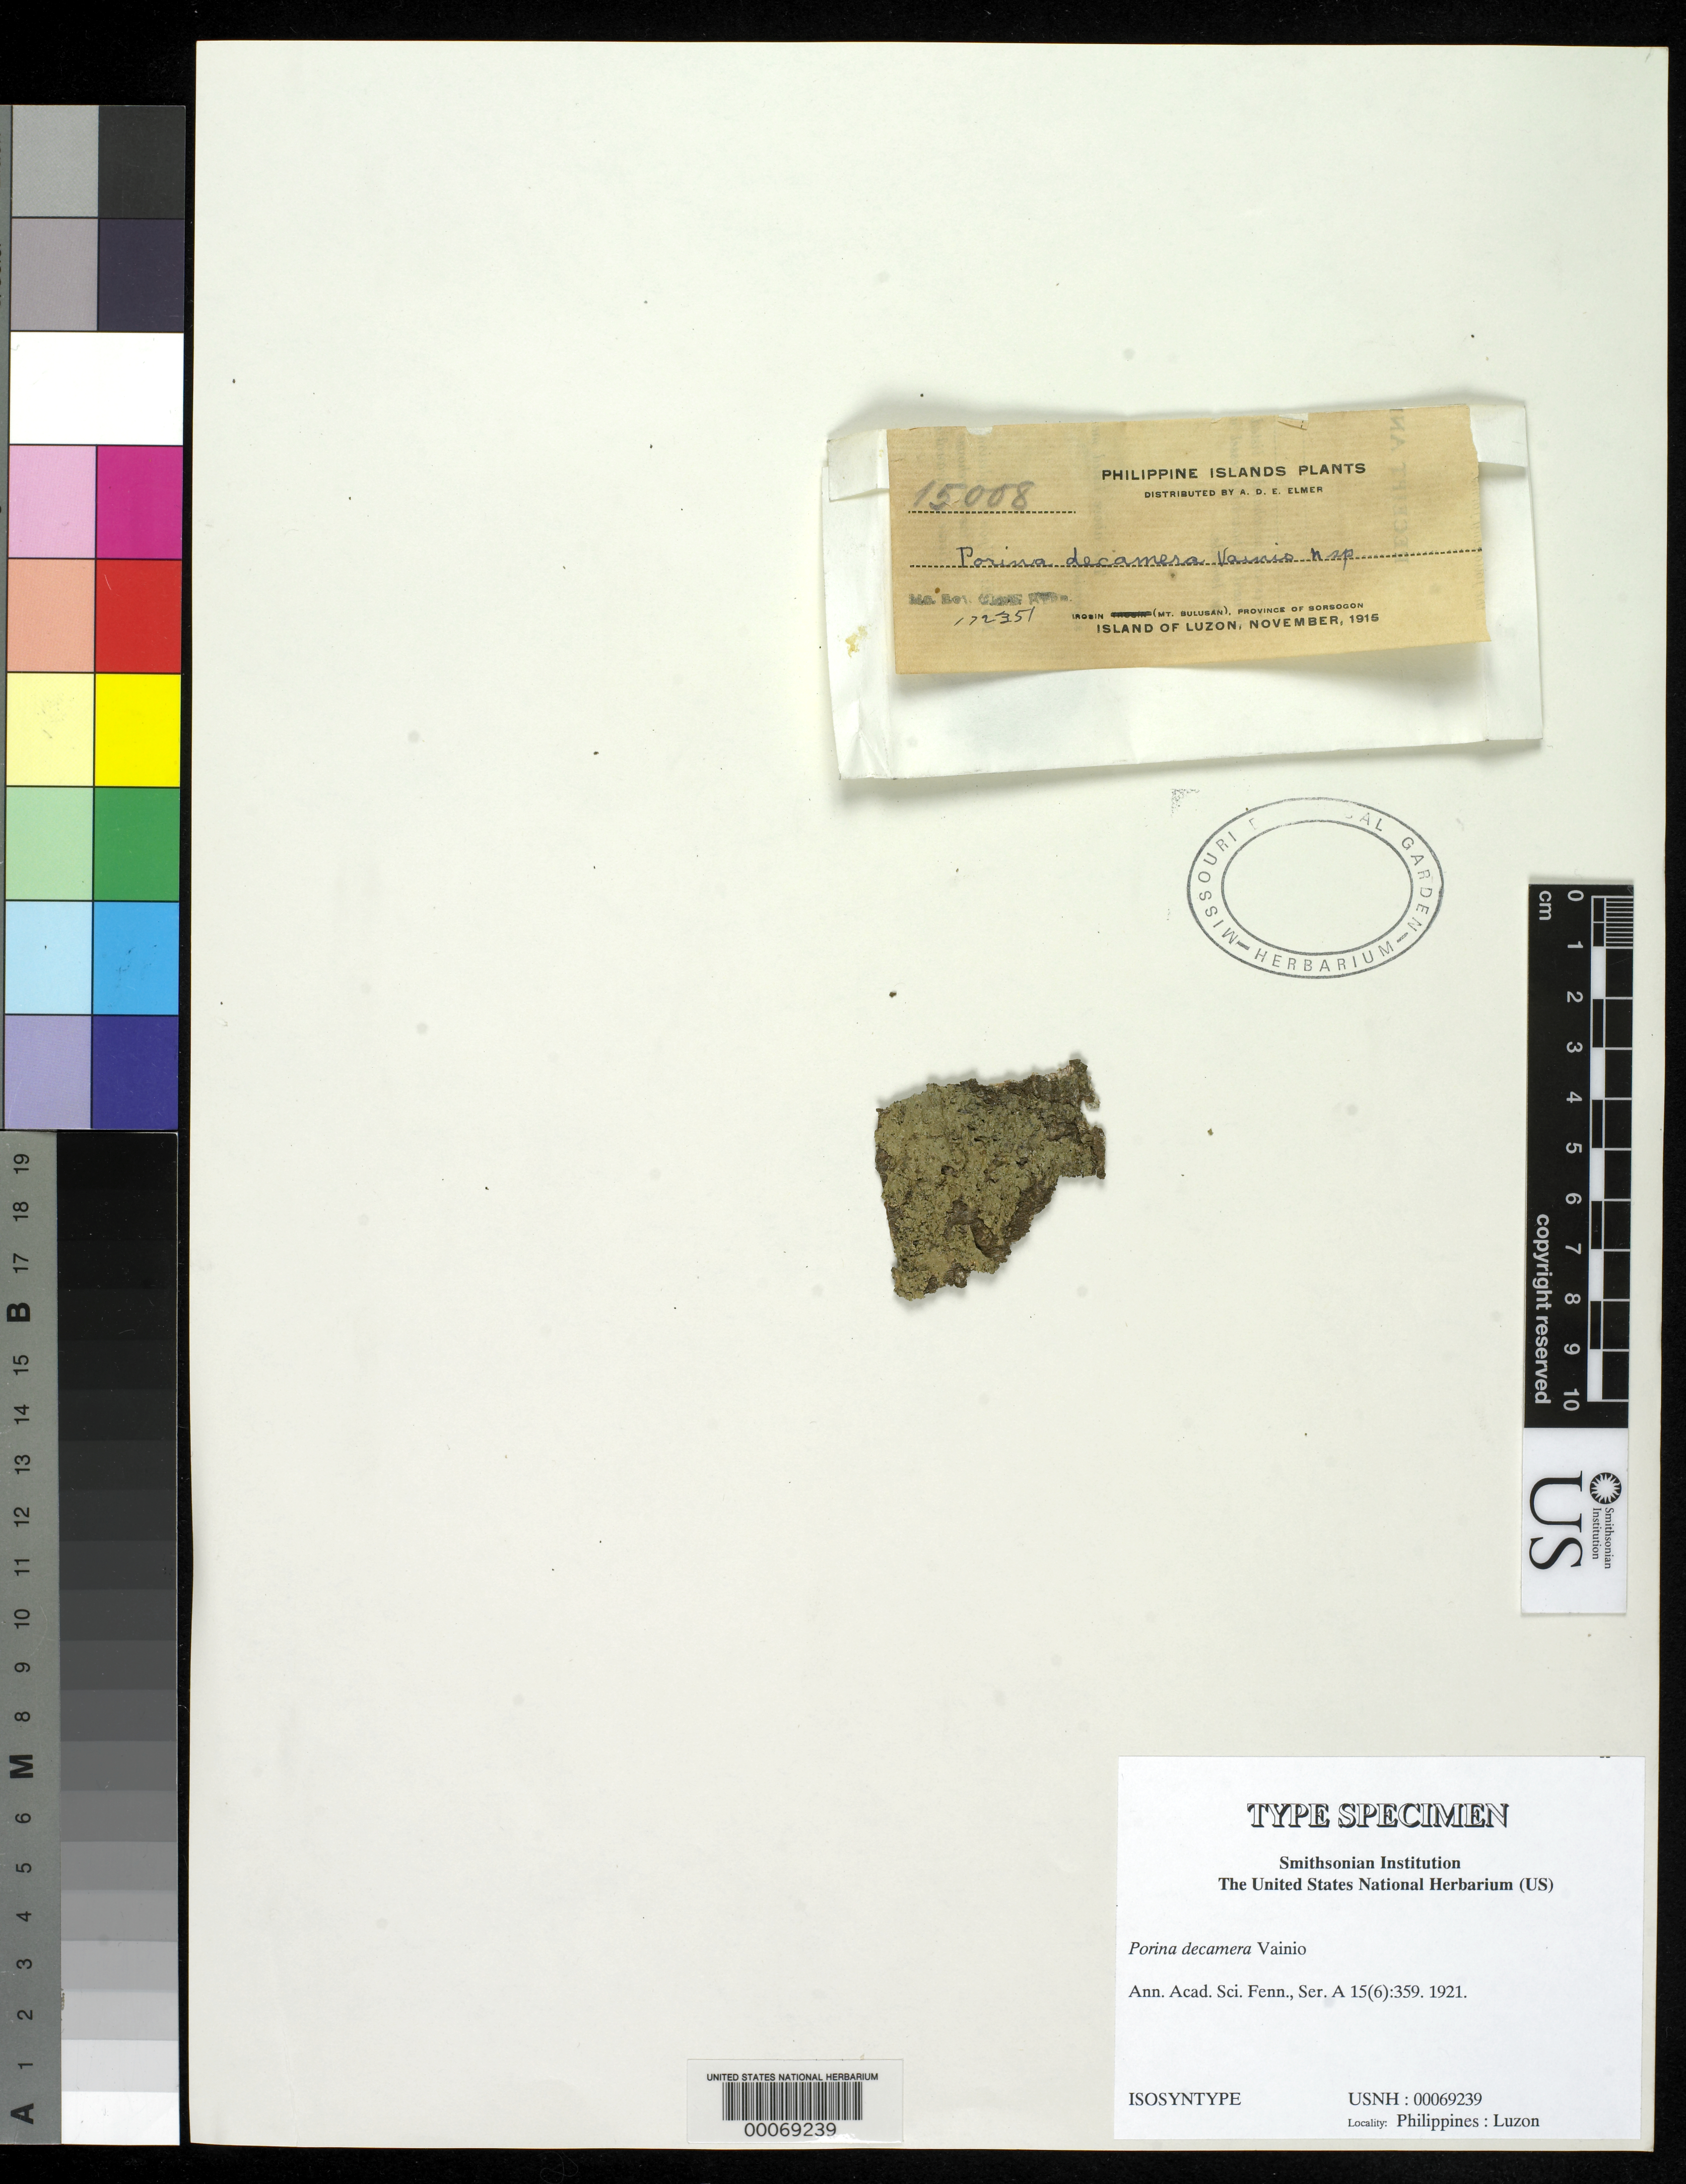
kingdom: Fungi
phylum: Ascomycota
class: Lecanoromycetes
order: Ostropales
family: Porinaceae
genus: Porina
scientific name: Porina decamera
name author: Vain.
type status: Isosyntype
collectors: A. D. E. Elmer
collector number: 15008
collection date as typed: Nov 1916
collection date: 1916-11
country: Philippines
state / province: Bicol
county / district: Sorsogon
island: Luzon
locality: Irosin, Mt. Bulusan.